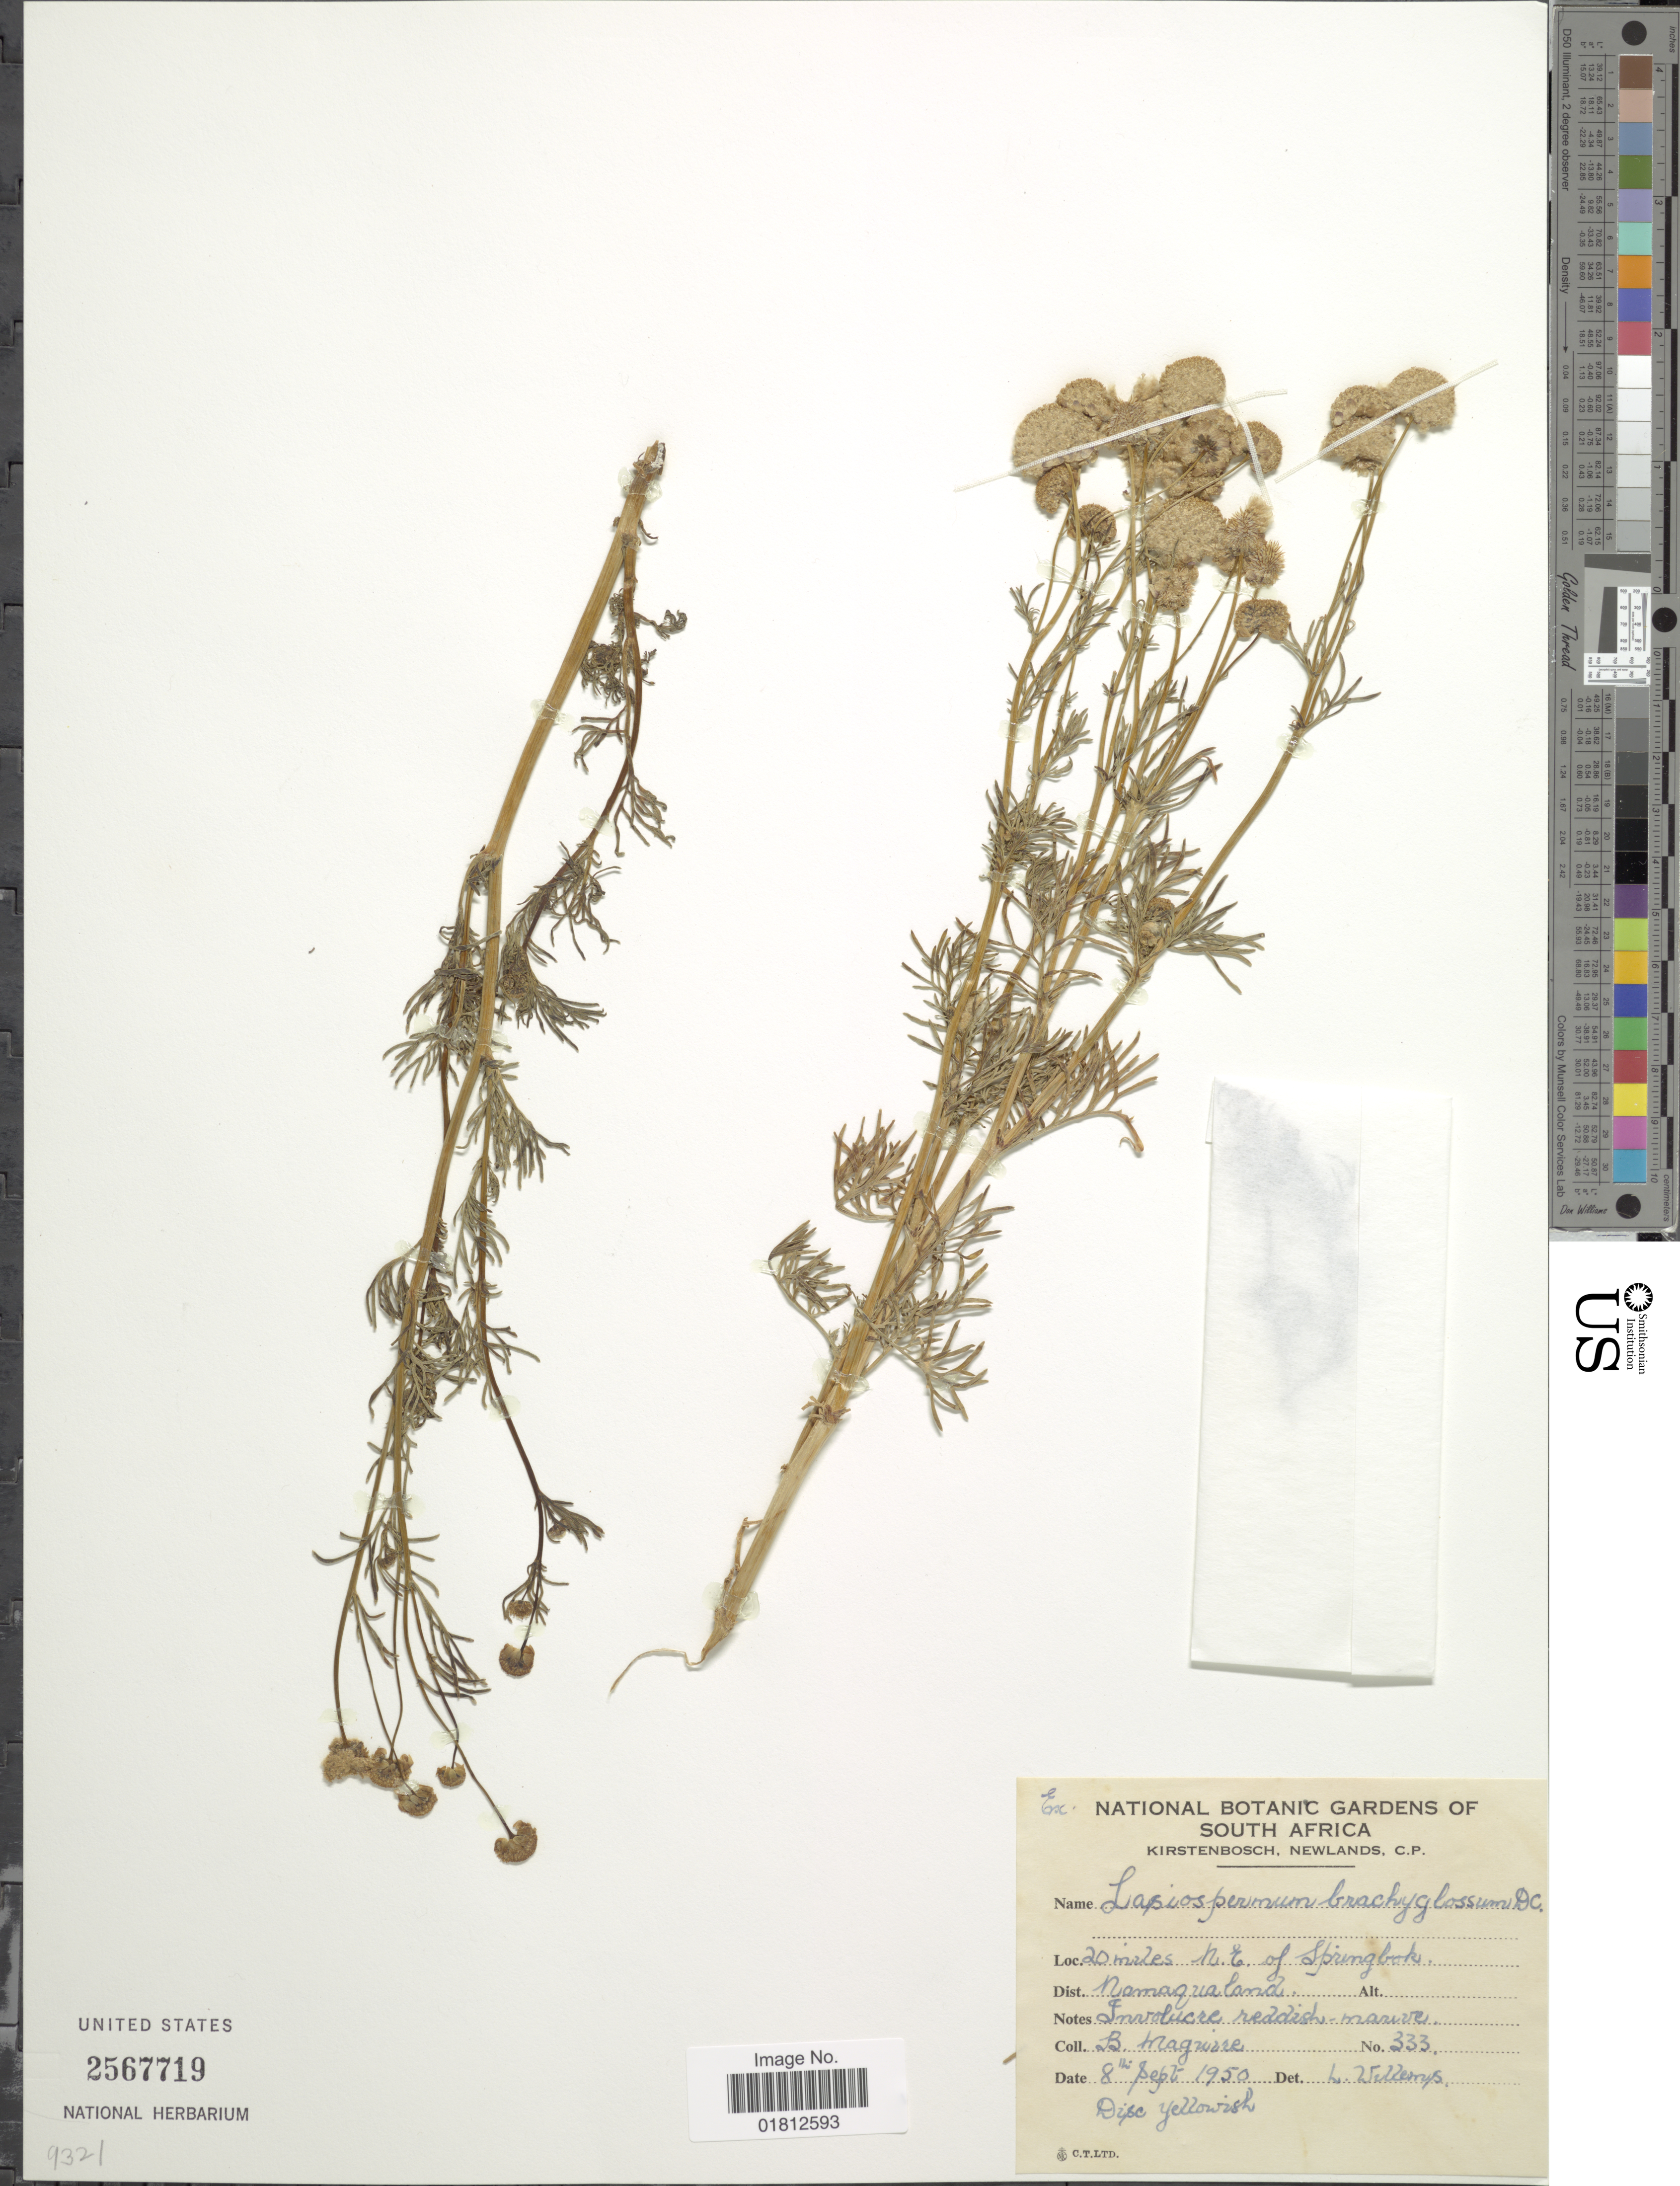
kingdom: Plantae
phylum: Tracheophyta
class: Magnoliopsida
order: Asterales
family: Asteraceae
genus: Lasiospermum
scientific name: Lasiospermum brachyglossum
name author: DC.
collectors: B. Maguire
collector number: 333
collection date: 1950-09-08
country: South Africa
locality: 20 miles N. E. of Springbok, Namaqualand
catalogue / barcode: US 2567719